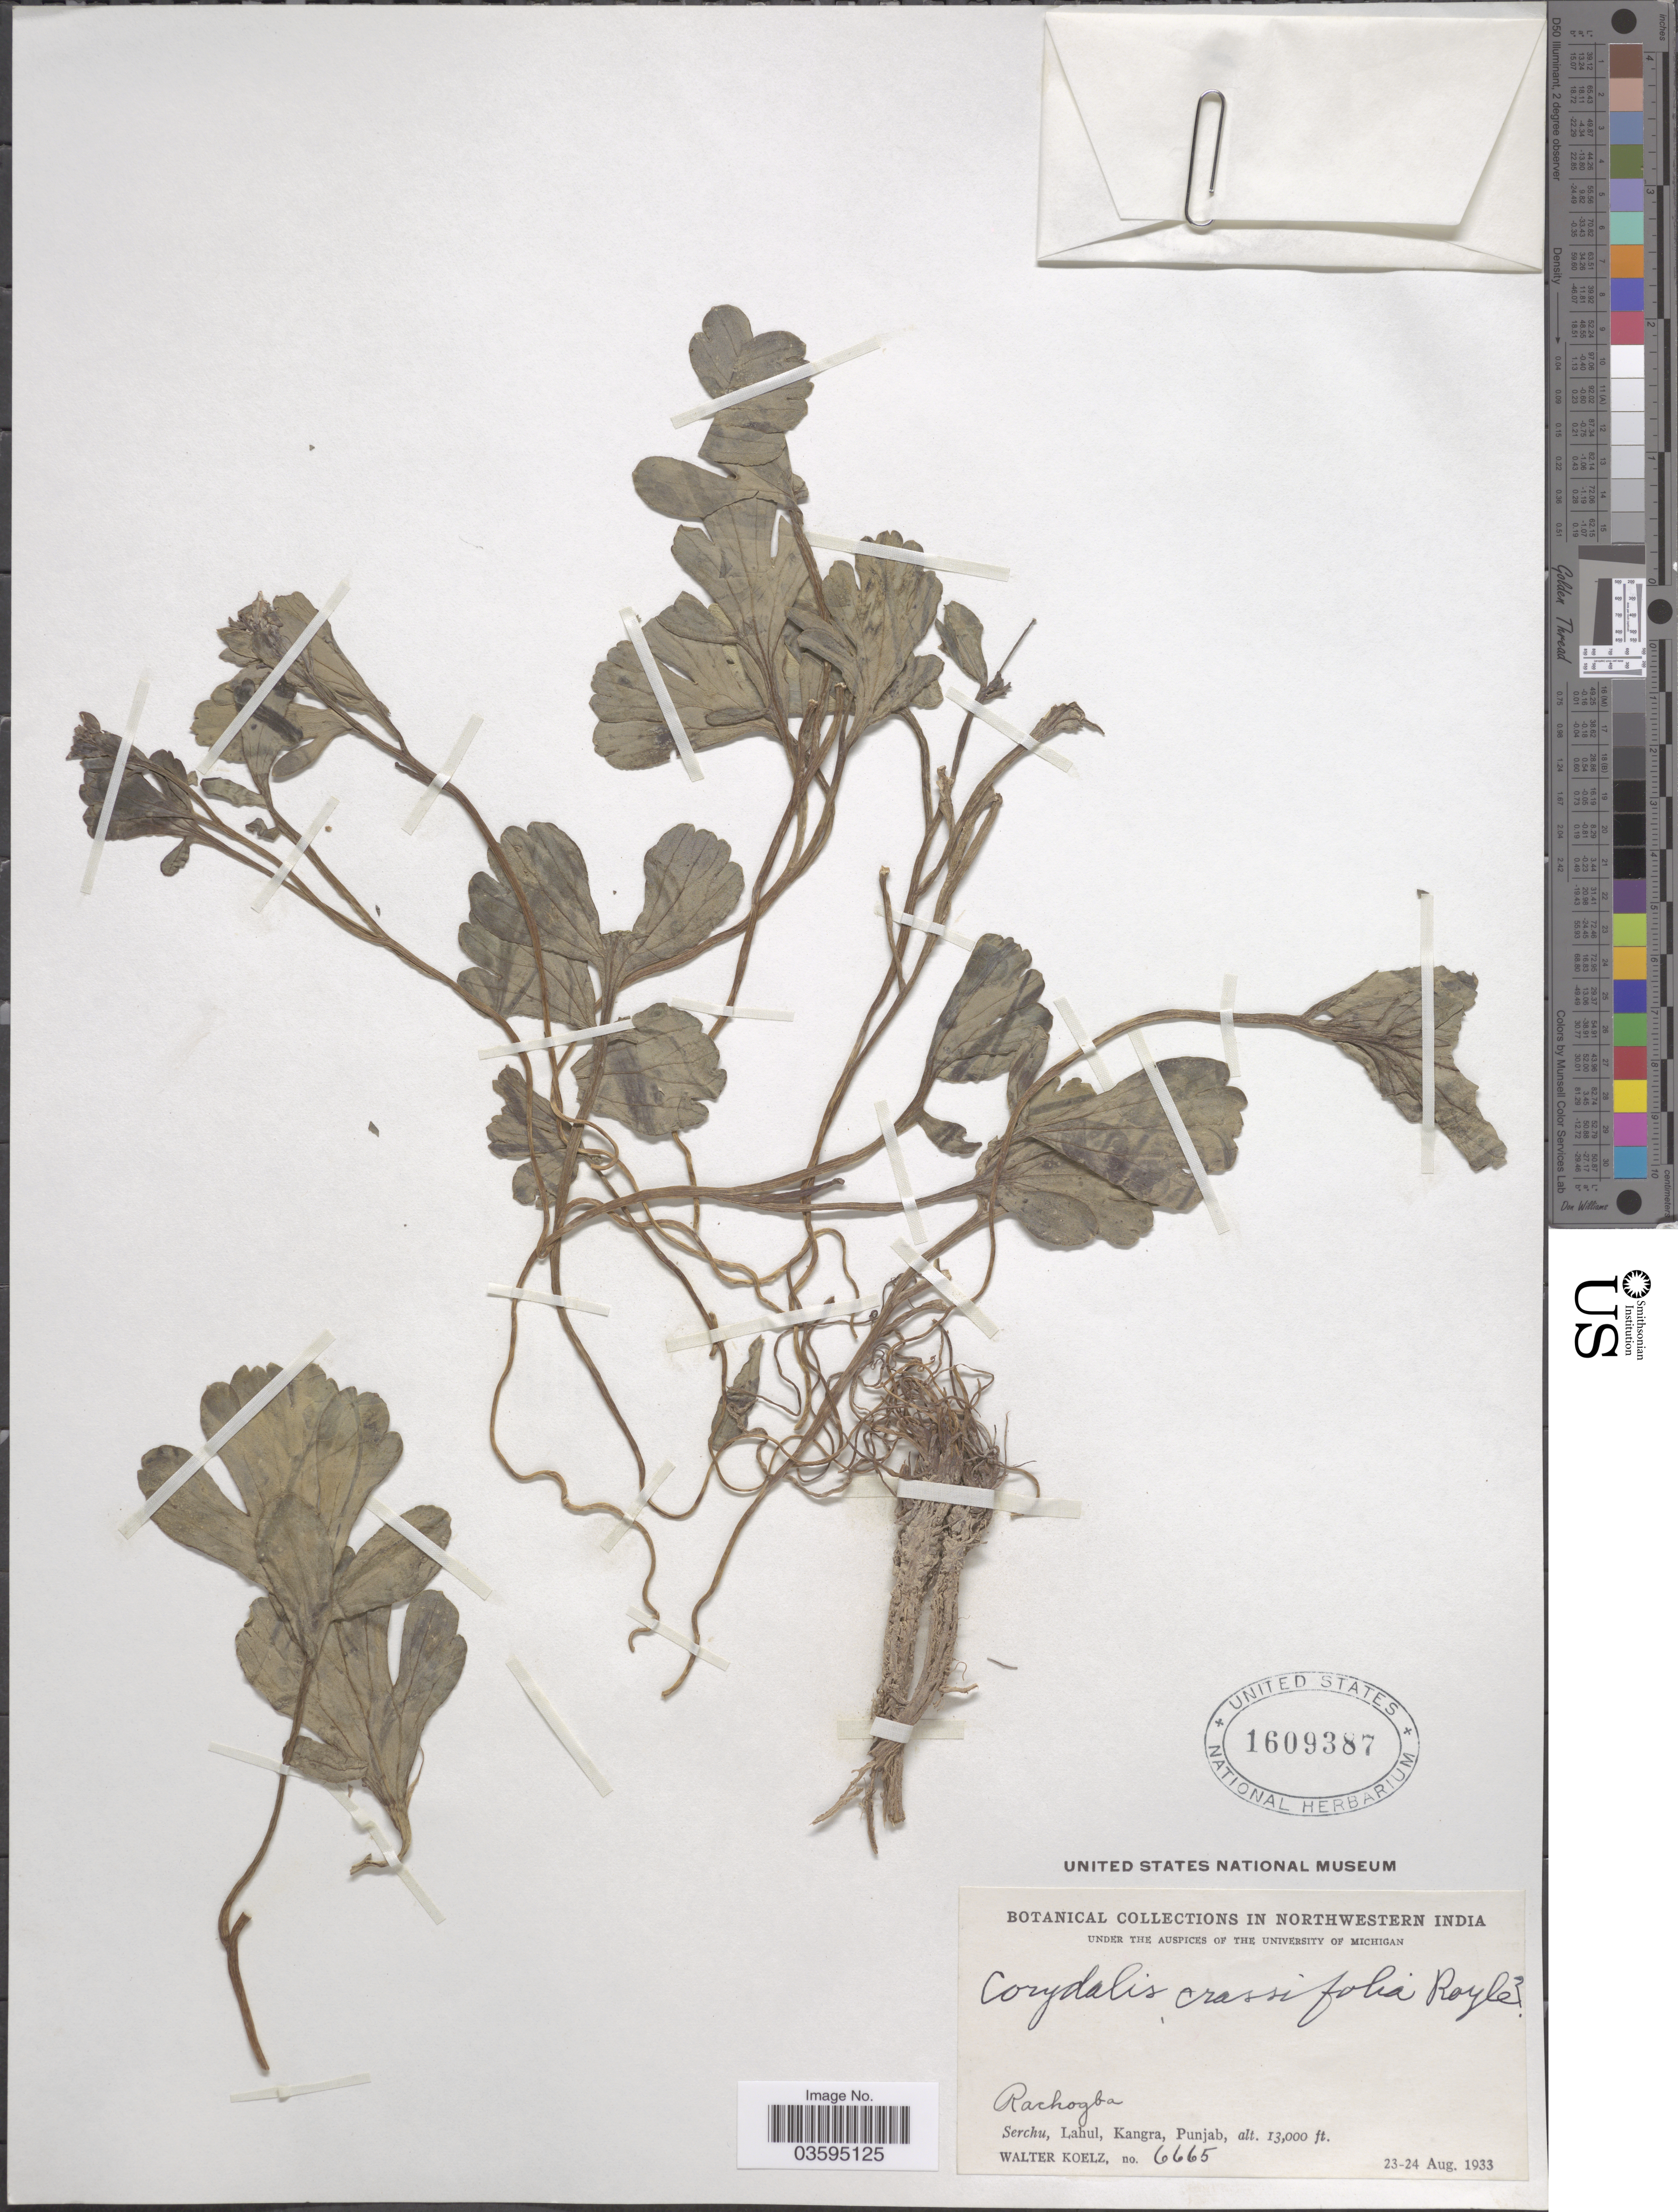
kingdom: Plantae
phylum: Tracheophyta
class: Magnoliopsida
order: Ranunculales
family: Papaveraceae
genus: Corydalis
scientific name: Corydalis crassifolia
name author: Royle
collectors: W. N. Koelz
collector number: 6665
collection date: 1933-08-23/1933-08-24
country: India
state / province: Punjab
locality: Northwestern India. Rachogba. Serchu, Lahul, Kangra.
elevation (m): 3962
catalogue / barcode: US 1609387